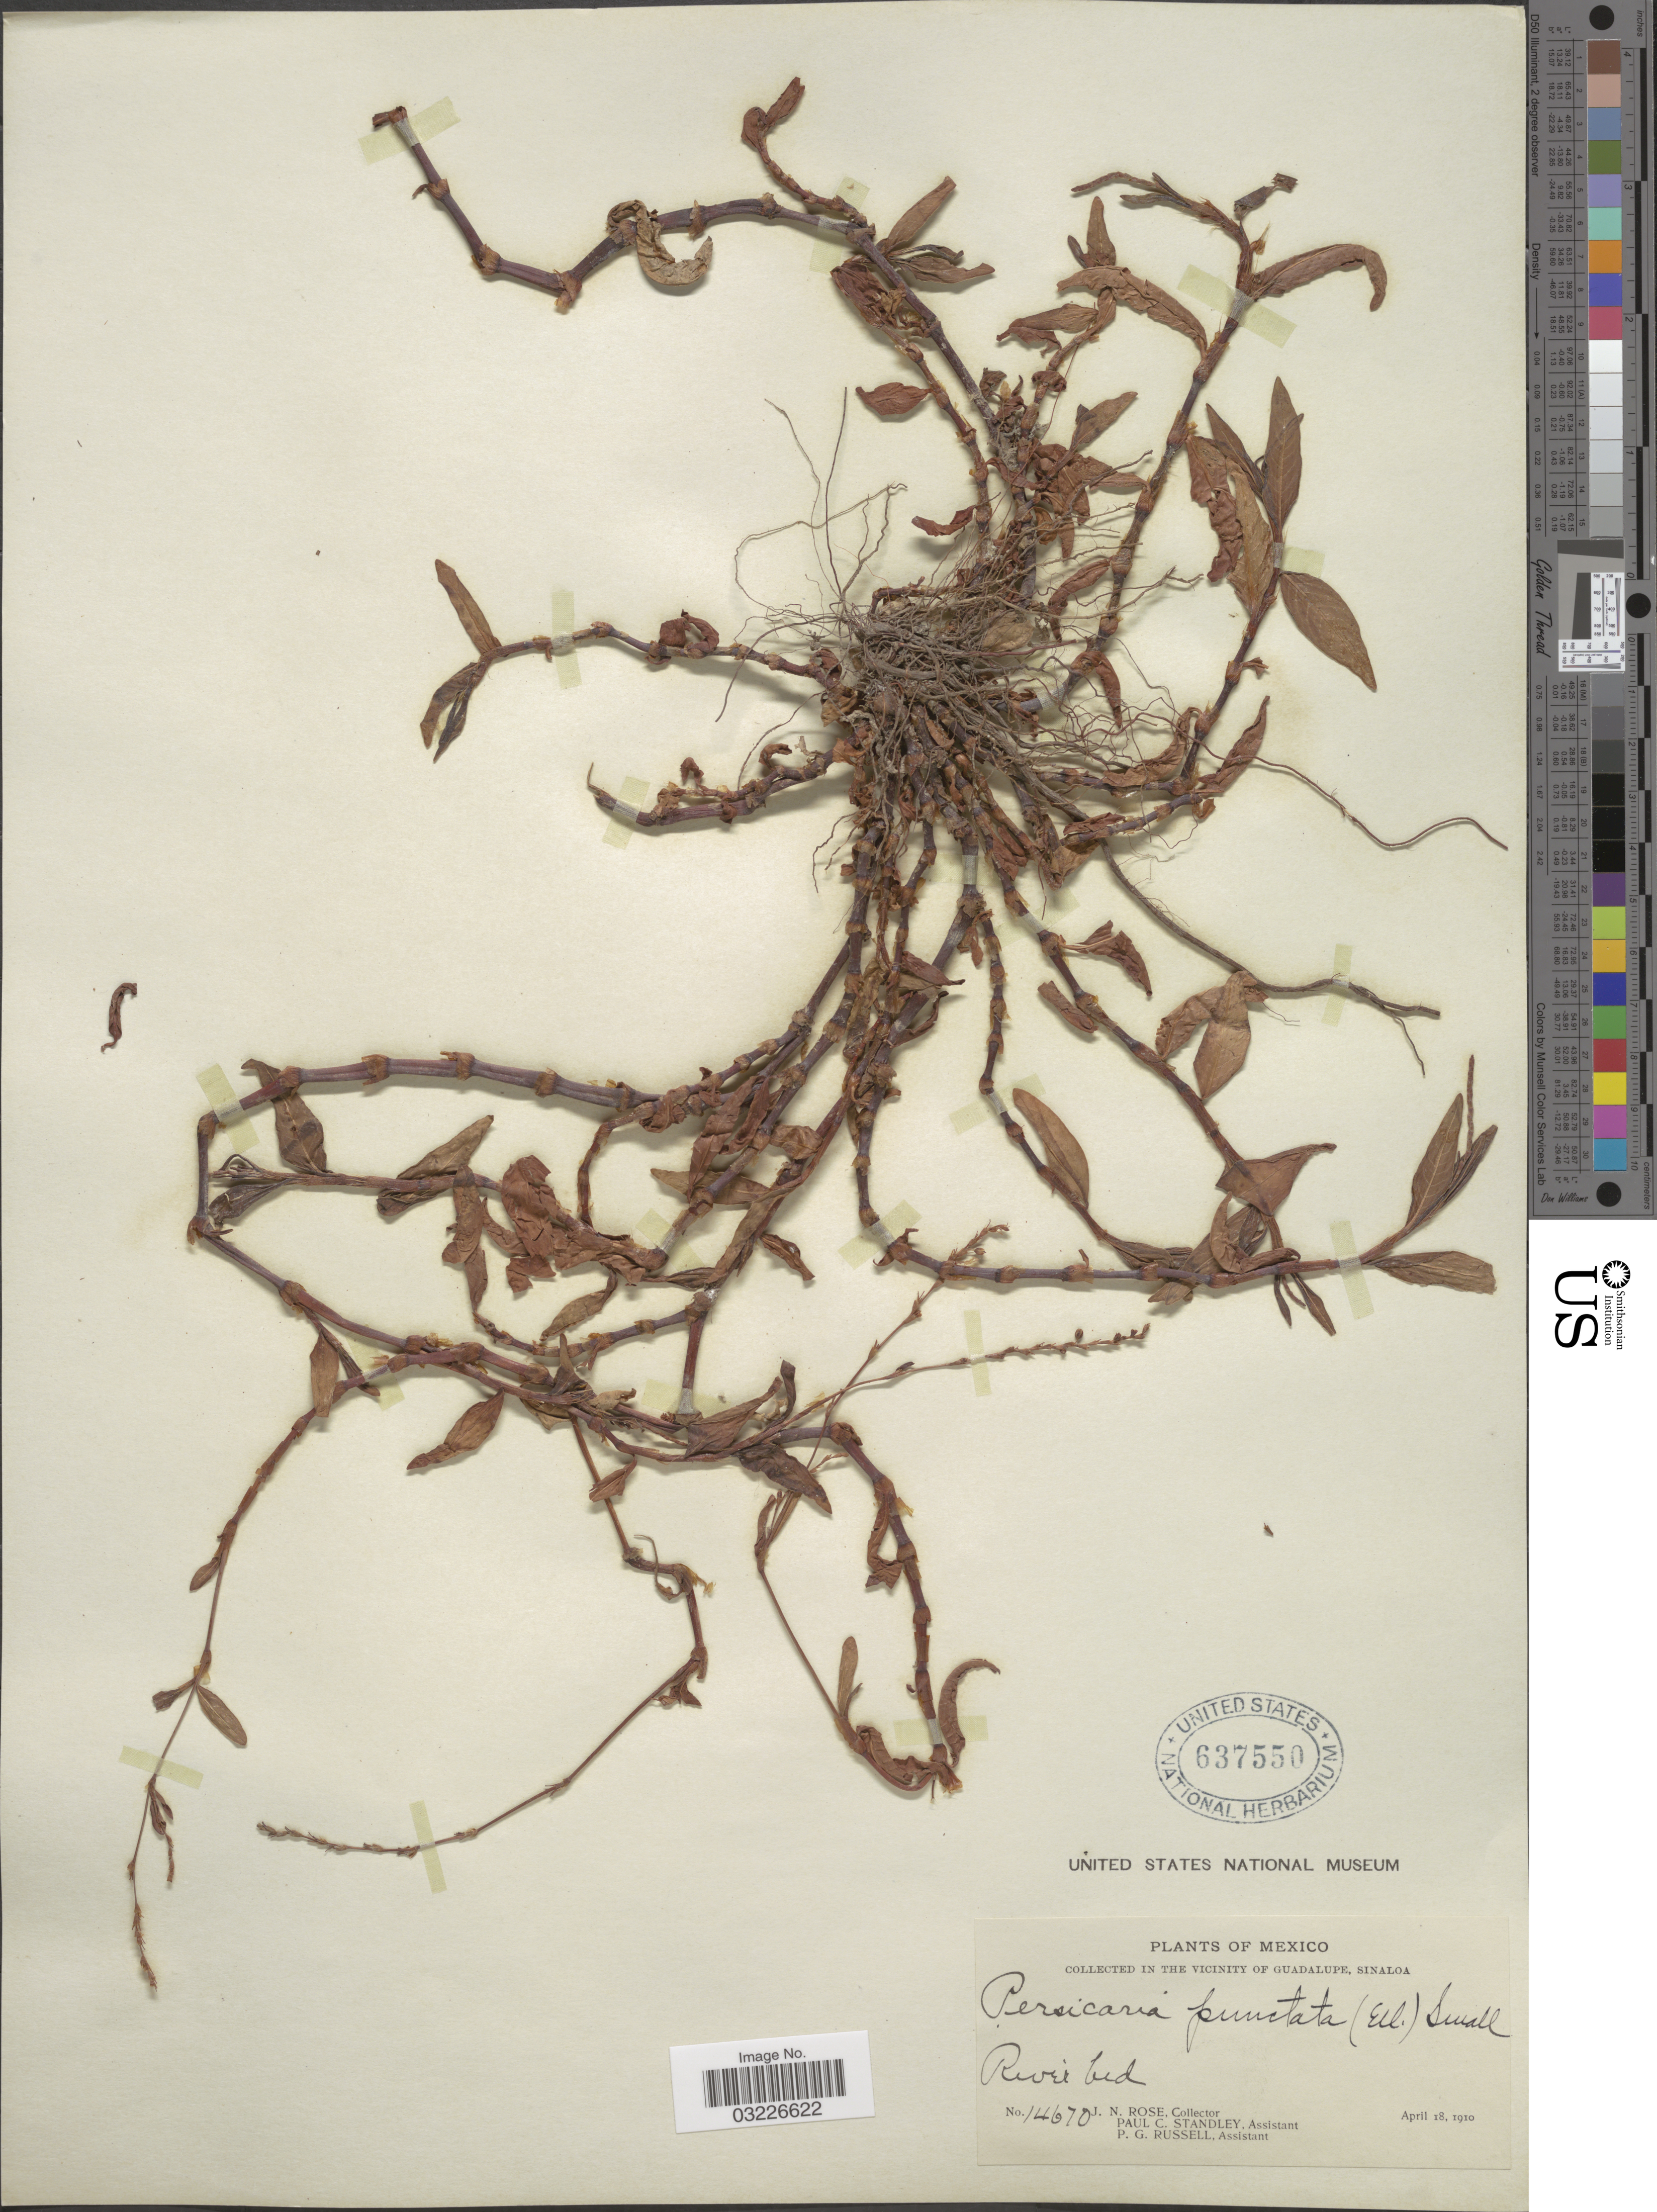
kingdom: Plantae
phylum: Tracheophyta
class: Magnoliopsida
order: Caryophyllales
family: Polygonaceae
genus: Polygonum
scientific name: Polygonum opelousanum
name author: Riddell ex Small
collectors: J. N. Rose, P. C. Standley & P. G. Russell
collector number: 14670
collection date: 1910-10-18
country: Mexico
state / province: Sinaloa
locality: In the vicinity of Guadalupe. River bed.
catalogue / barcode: US 637550